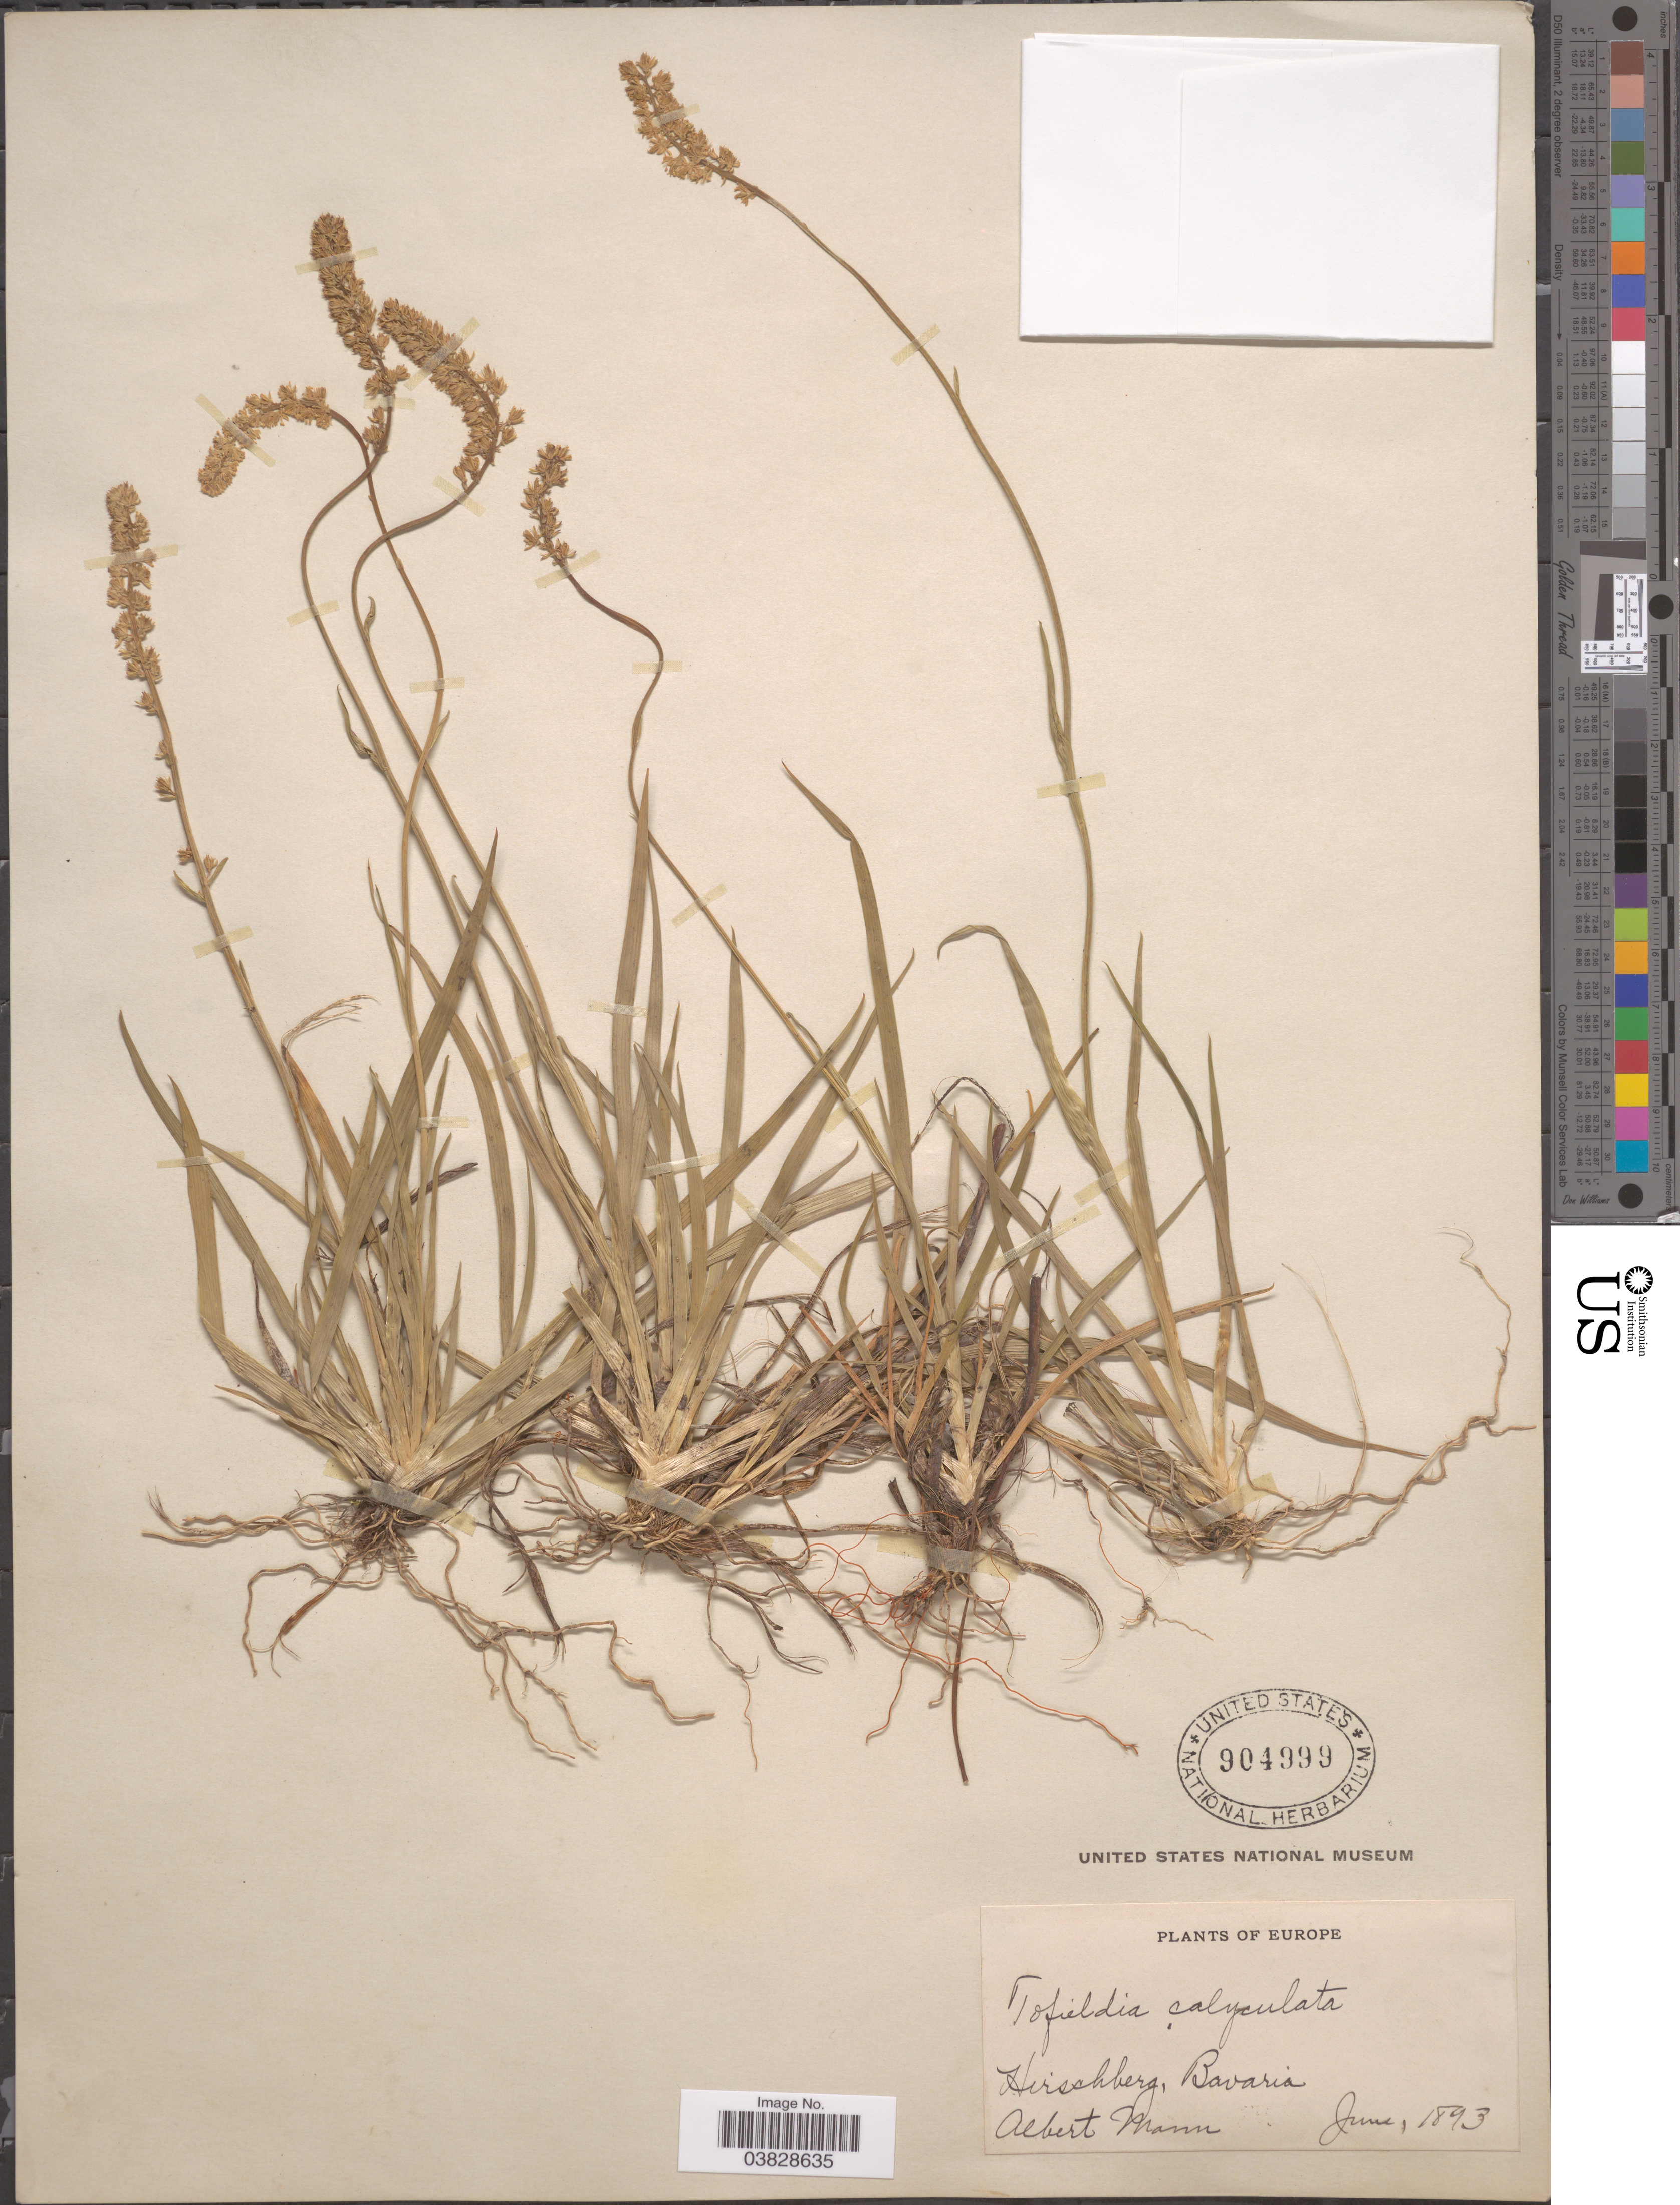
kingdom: Plantae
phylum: Tracheophyta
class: Liliopsida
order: Alismatales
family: Tofieldiaceae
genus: Tofieldia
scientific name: Tofieldia calyculata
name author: (L.) Wahlenb.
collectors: A. Mann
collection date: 1893-06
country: Germany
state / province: Bayern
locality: Hirschberg, Bavaria.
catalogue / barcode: US 904999